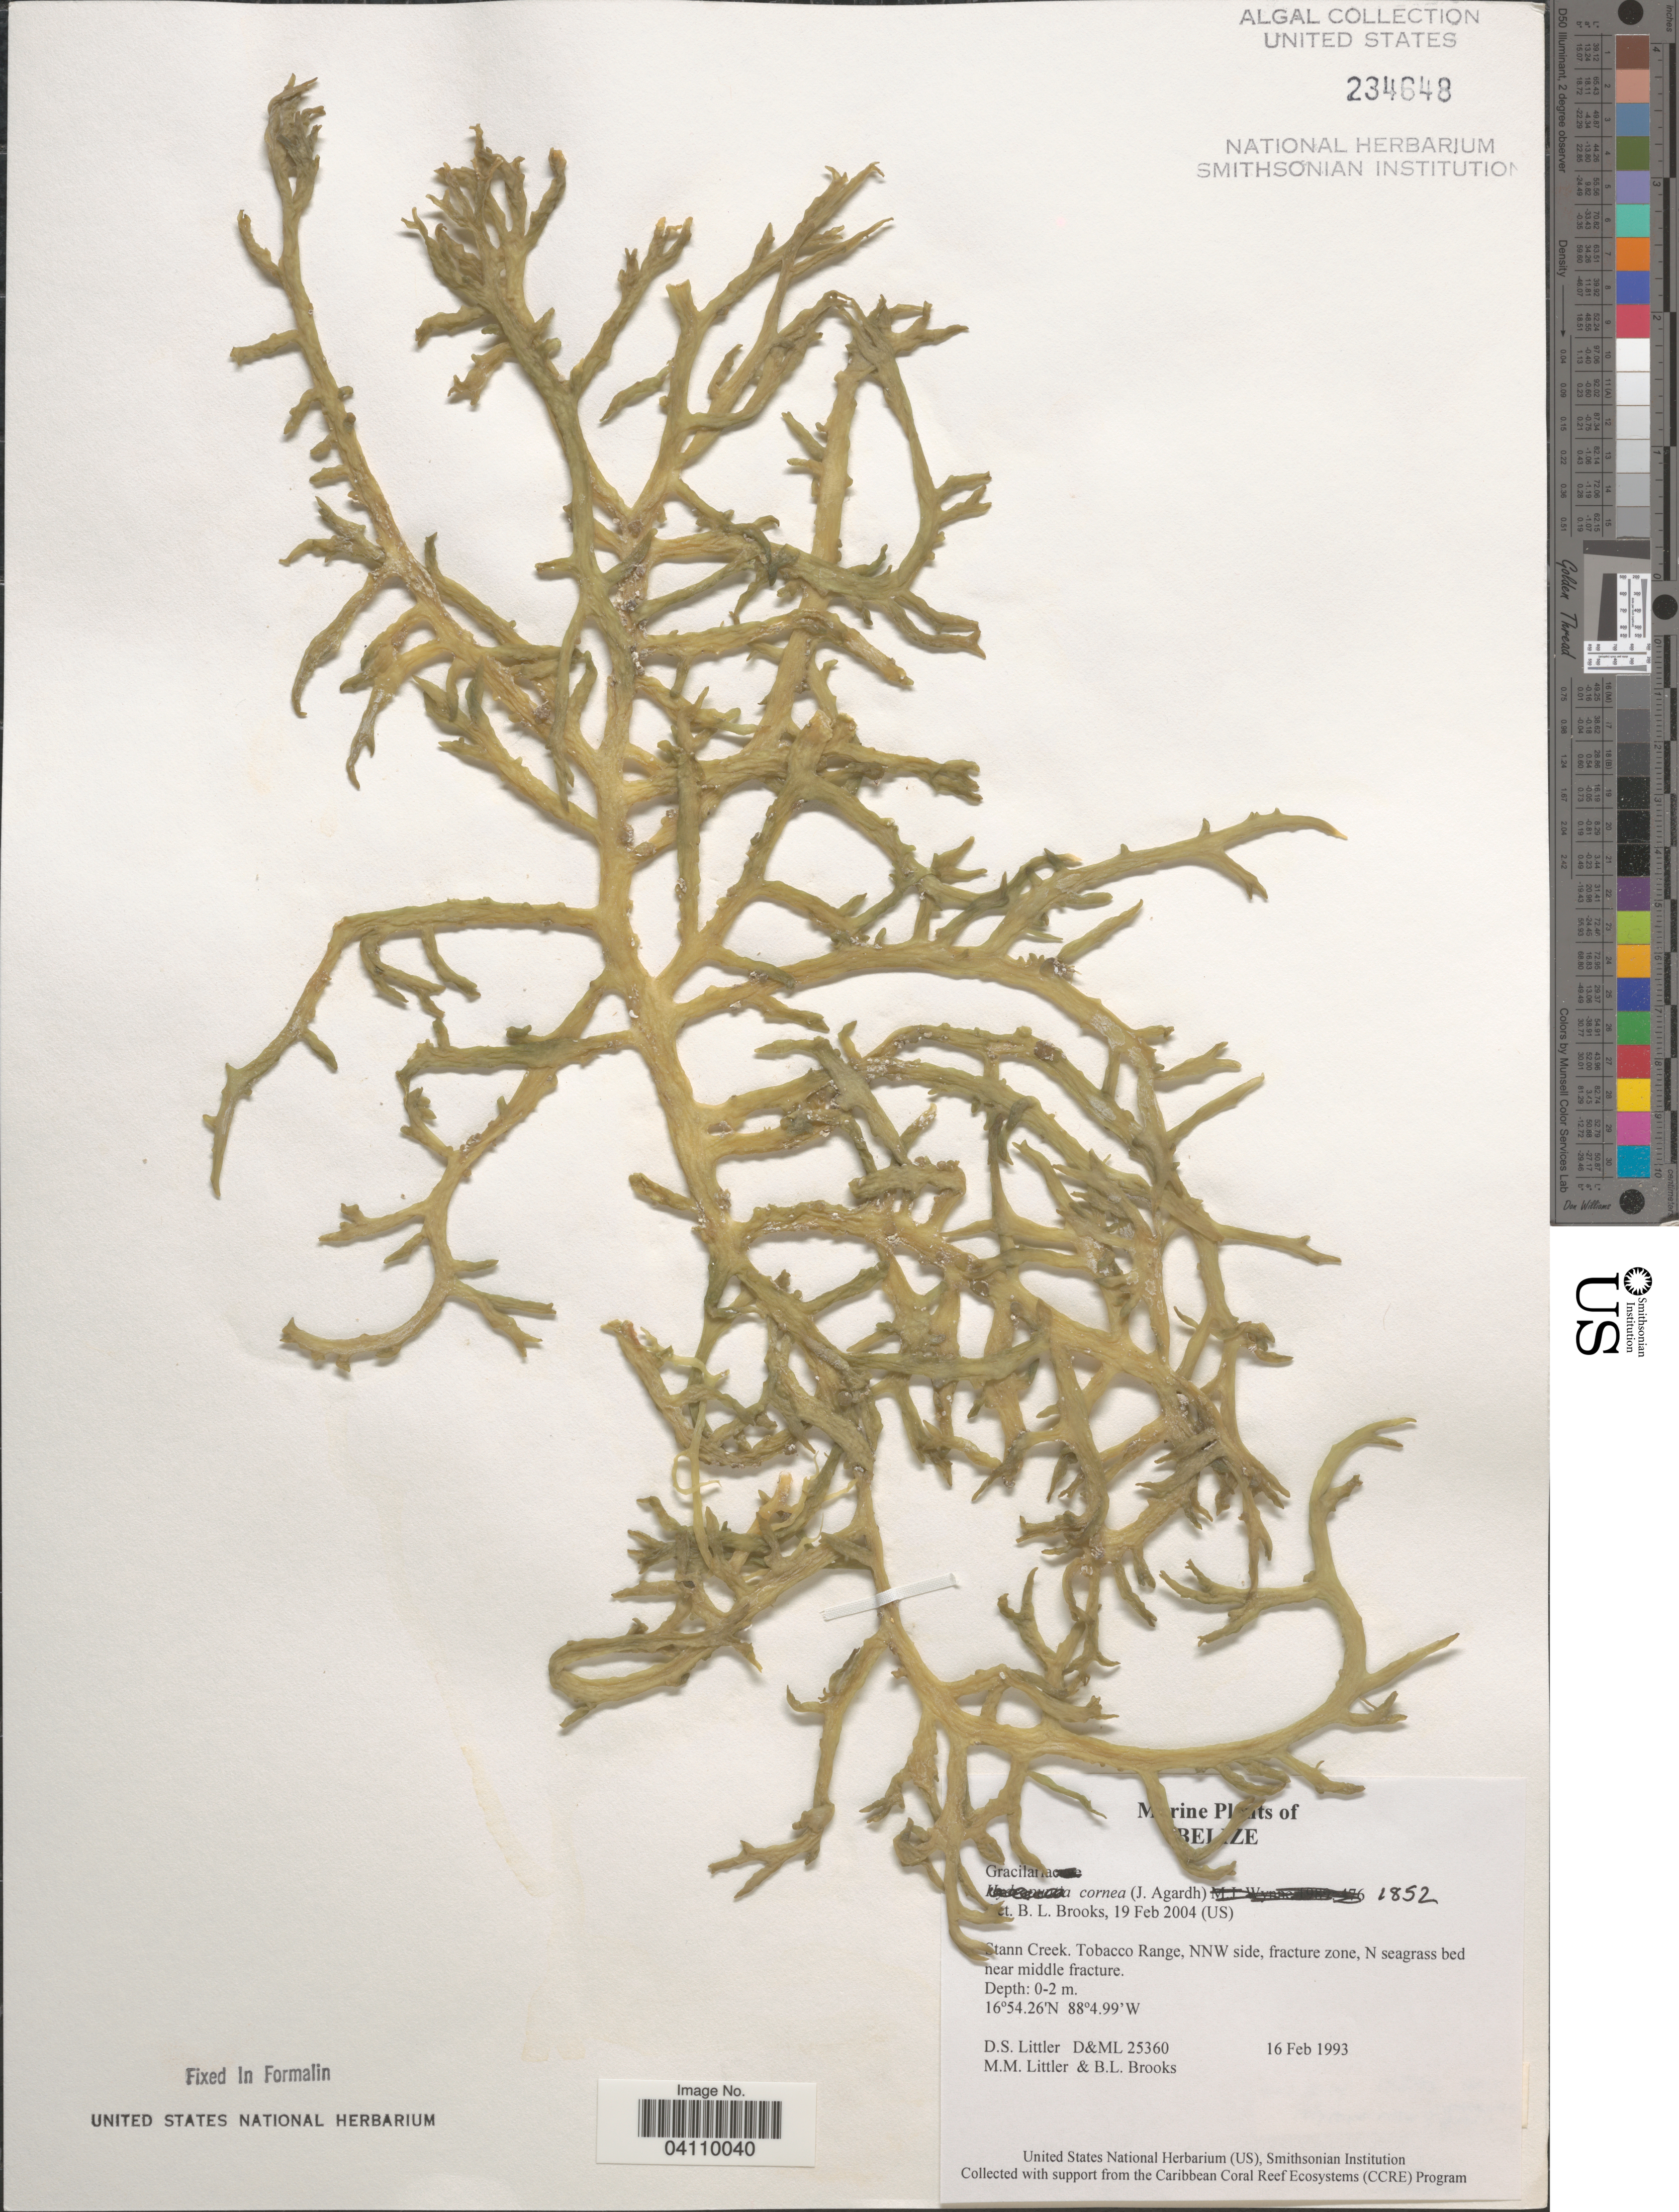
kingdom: Plantae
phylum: Rhodophyta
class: Florideophyceae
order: Gracilariales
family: Gracilariaceae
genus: Gracilaria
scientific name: Gracilaria cornea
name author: J. Agardh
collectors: D. S. Littler & B. Brooks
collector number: D&ML 25360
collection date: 1993-02-16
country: Belize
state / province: Stann Creek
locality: Tobacco Range, NNW side, fracture zone, N seagrass bed near middle fracture.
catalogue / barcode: US 234648